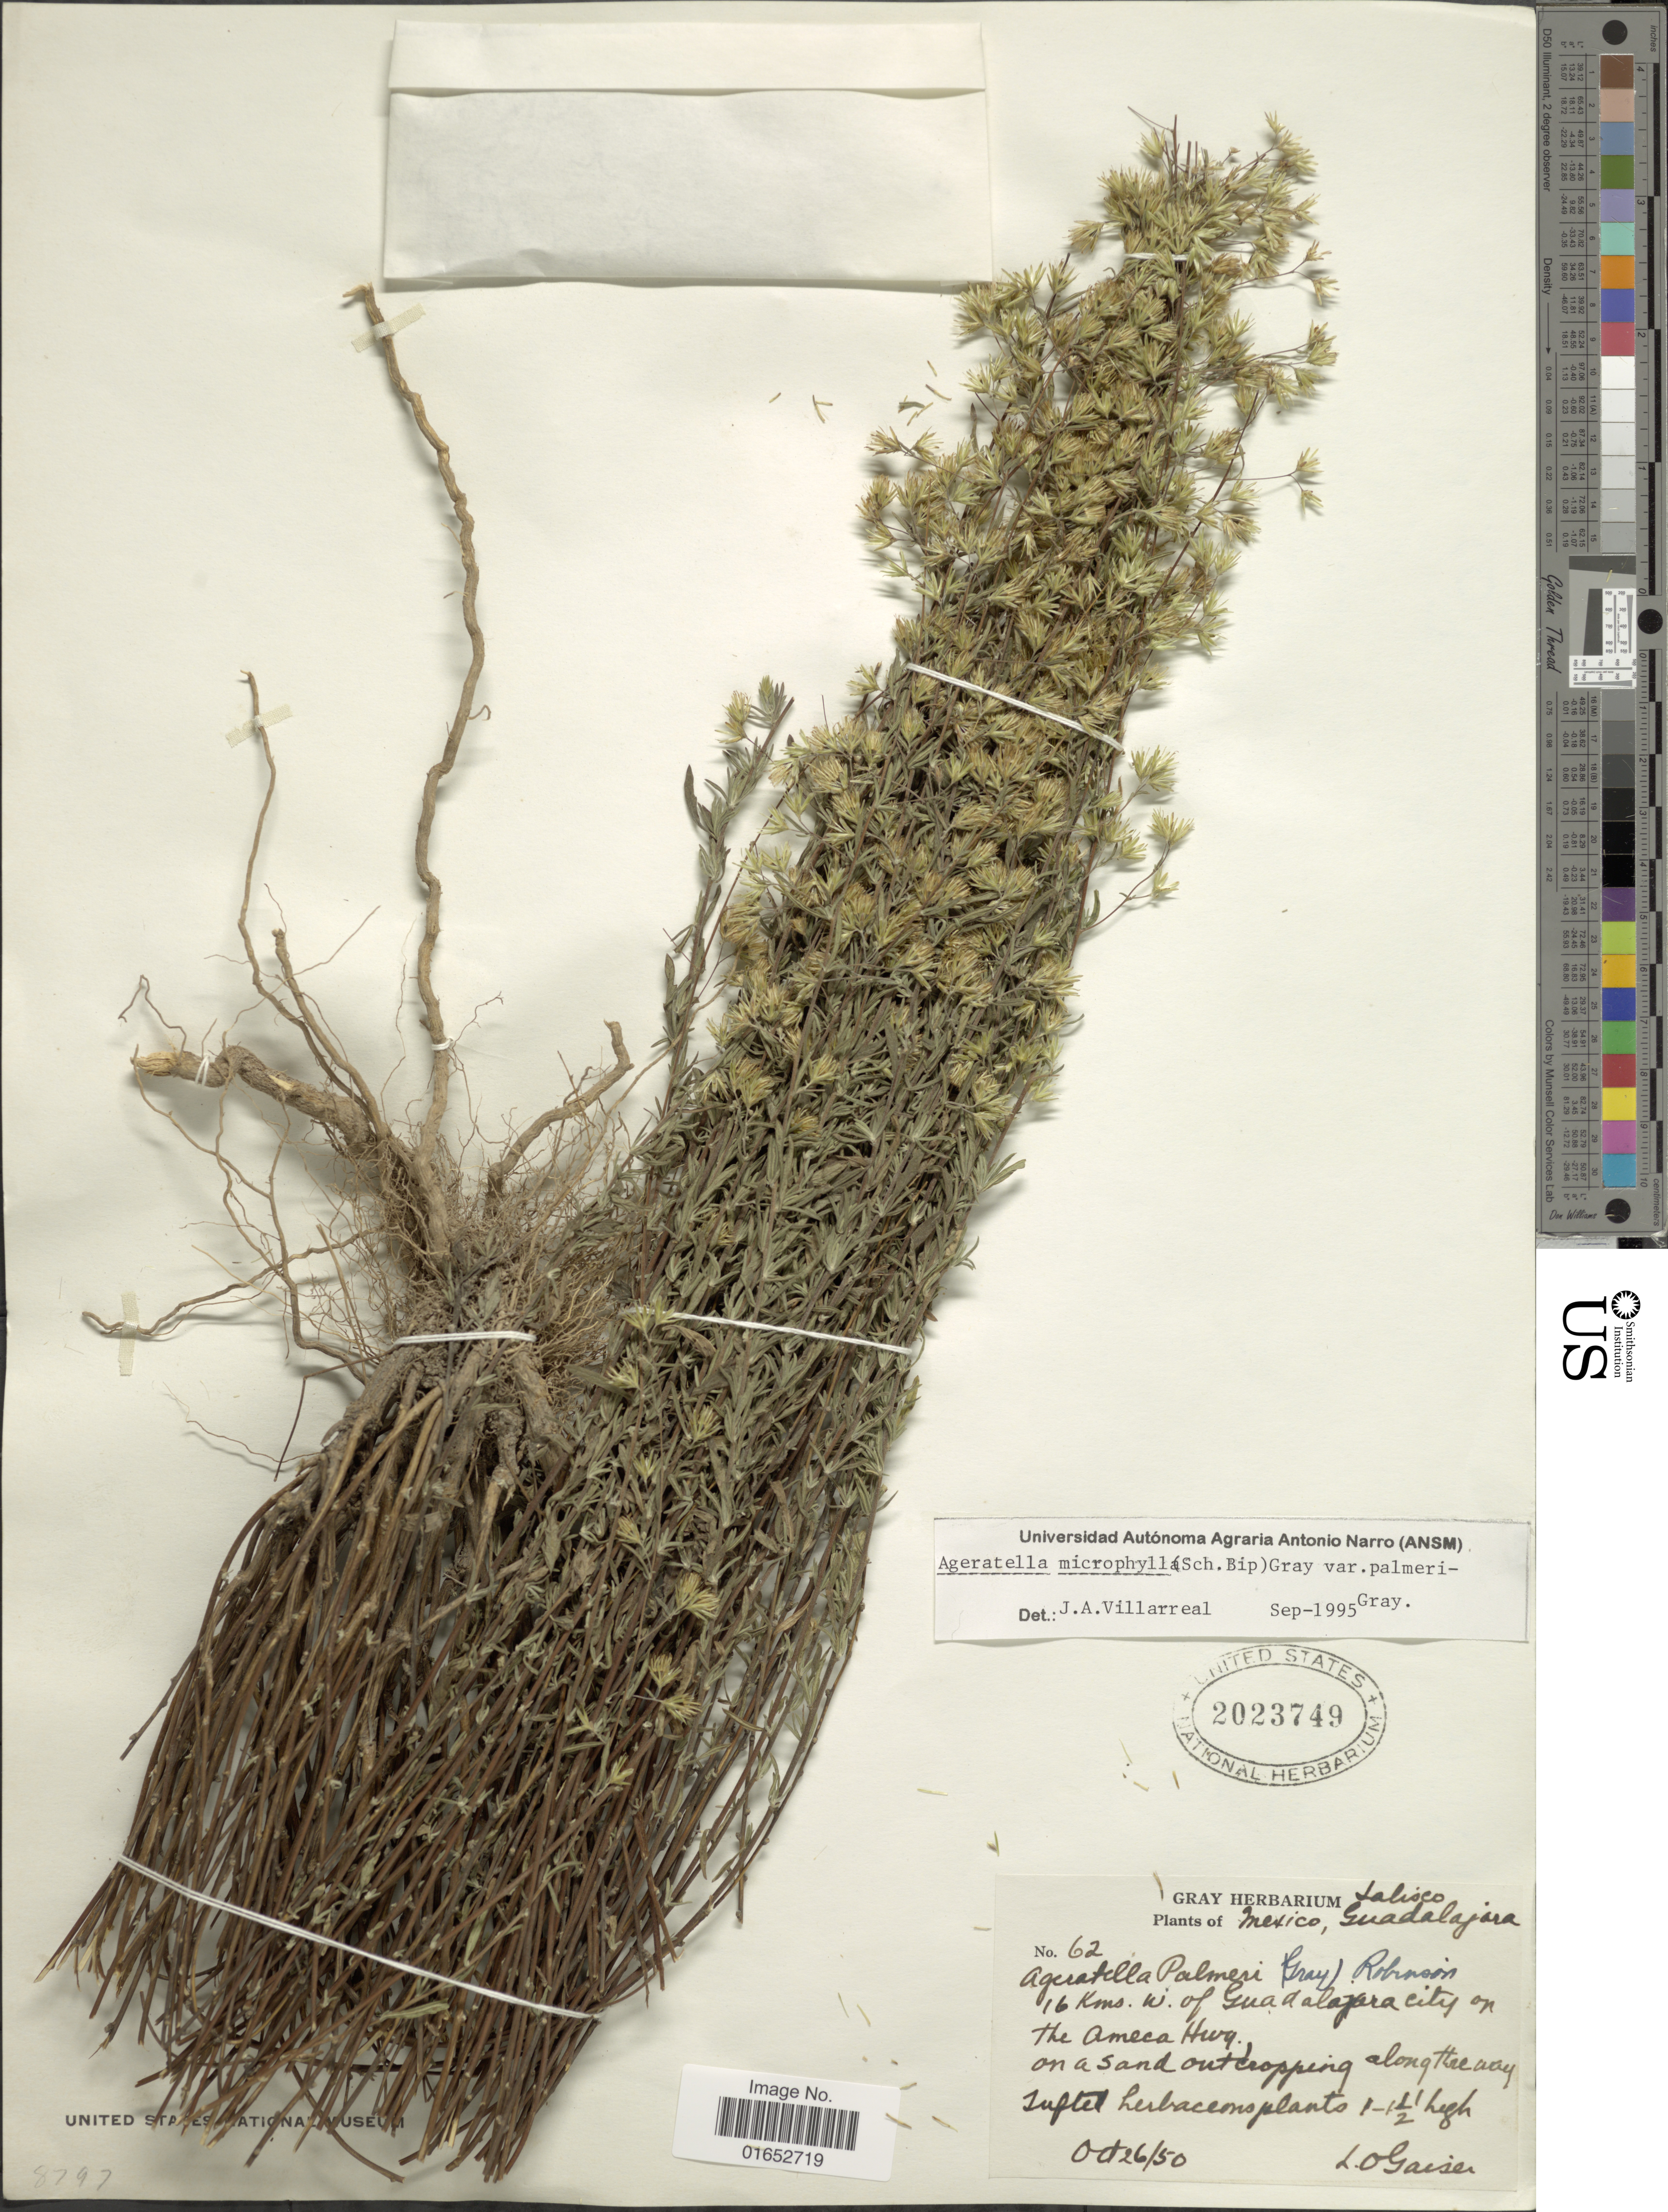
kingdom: Plantae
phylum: Tracheophyta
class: Magnoliopsida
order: Asterales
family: Asteraceae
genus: Ageratella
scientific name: Ageratella palmeri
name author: (A. Gray) B.L. Rob.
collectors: L. Gaiser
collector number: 62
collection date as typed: Transcribed d/m/y: 26/10/50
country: Mexico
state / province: Jalisco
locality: Guadalajara, 16 Kms W of Guadalajara city on the Ameca Hwy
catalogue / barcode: US 2023749